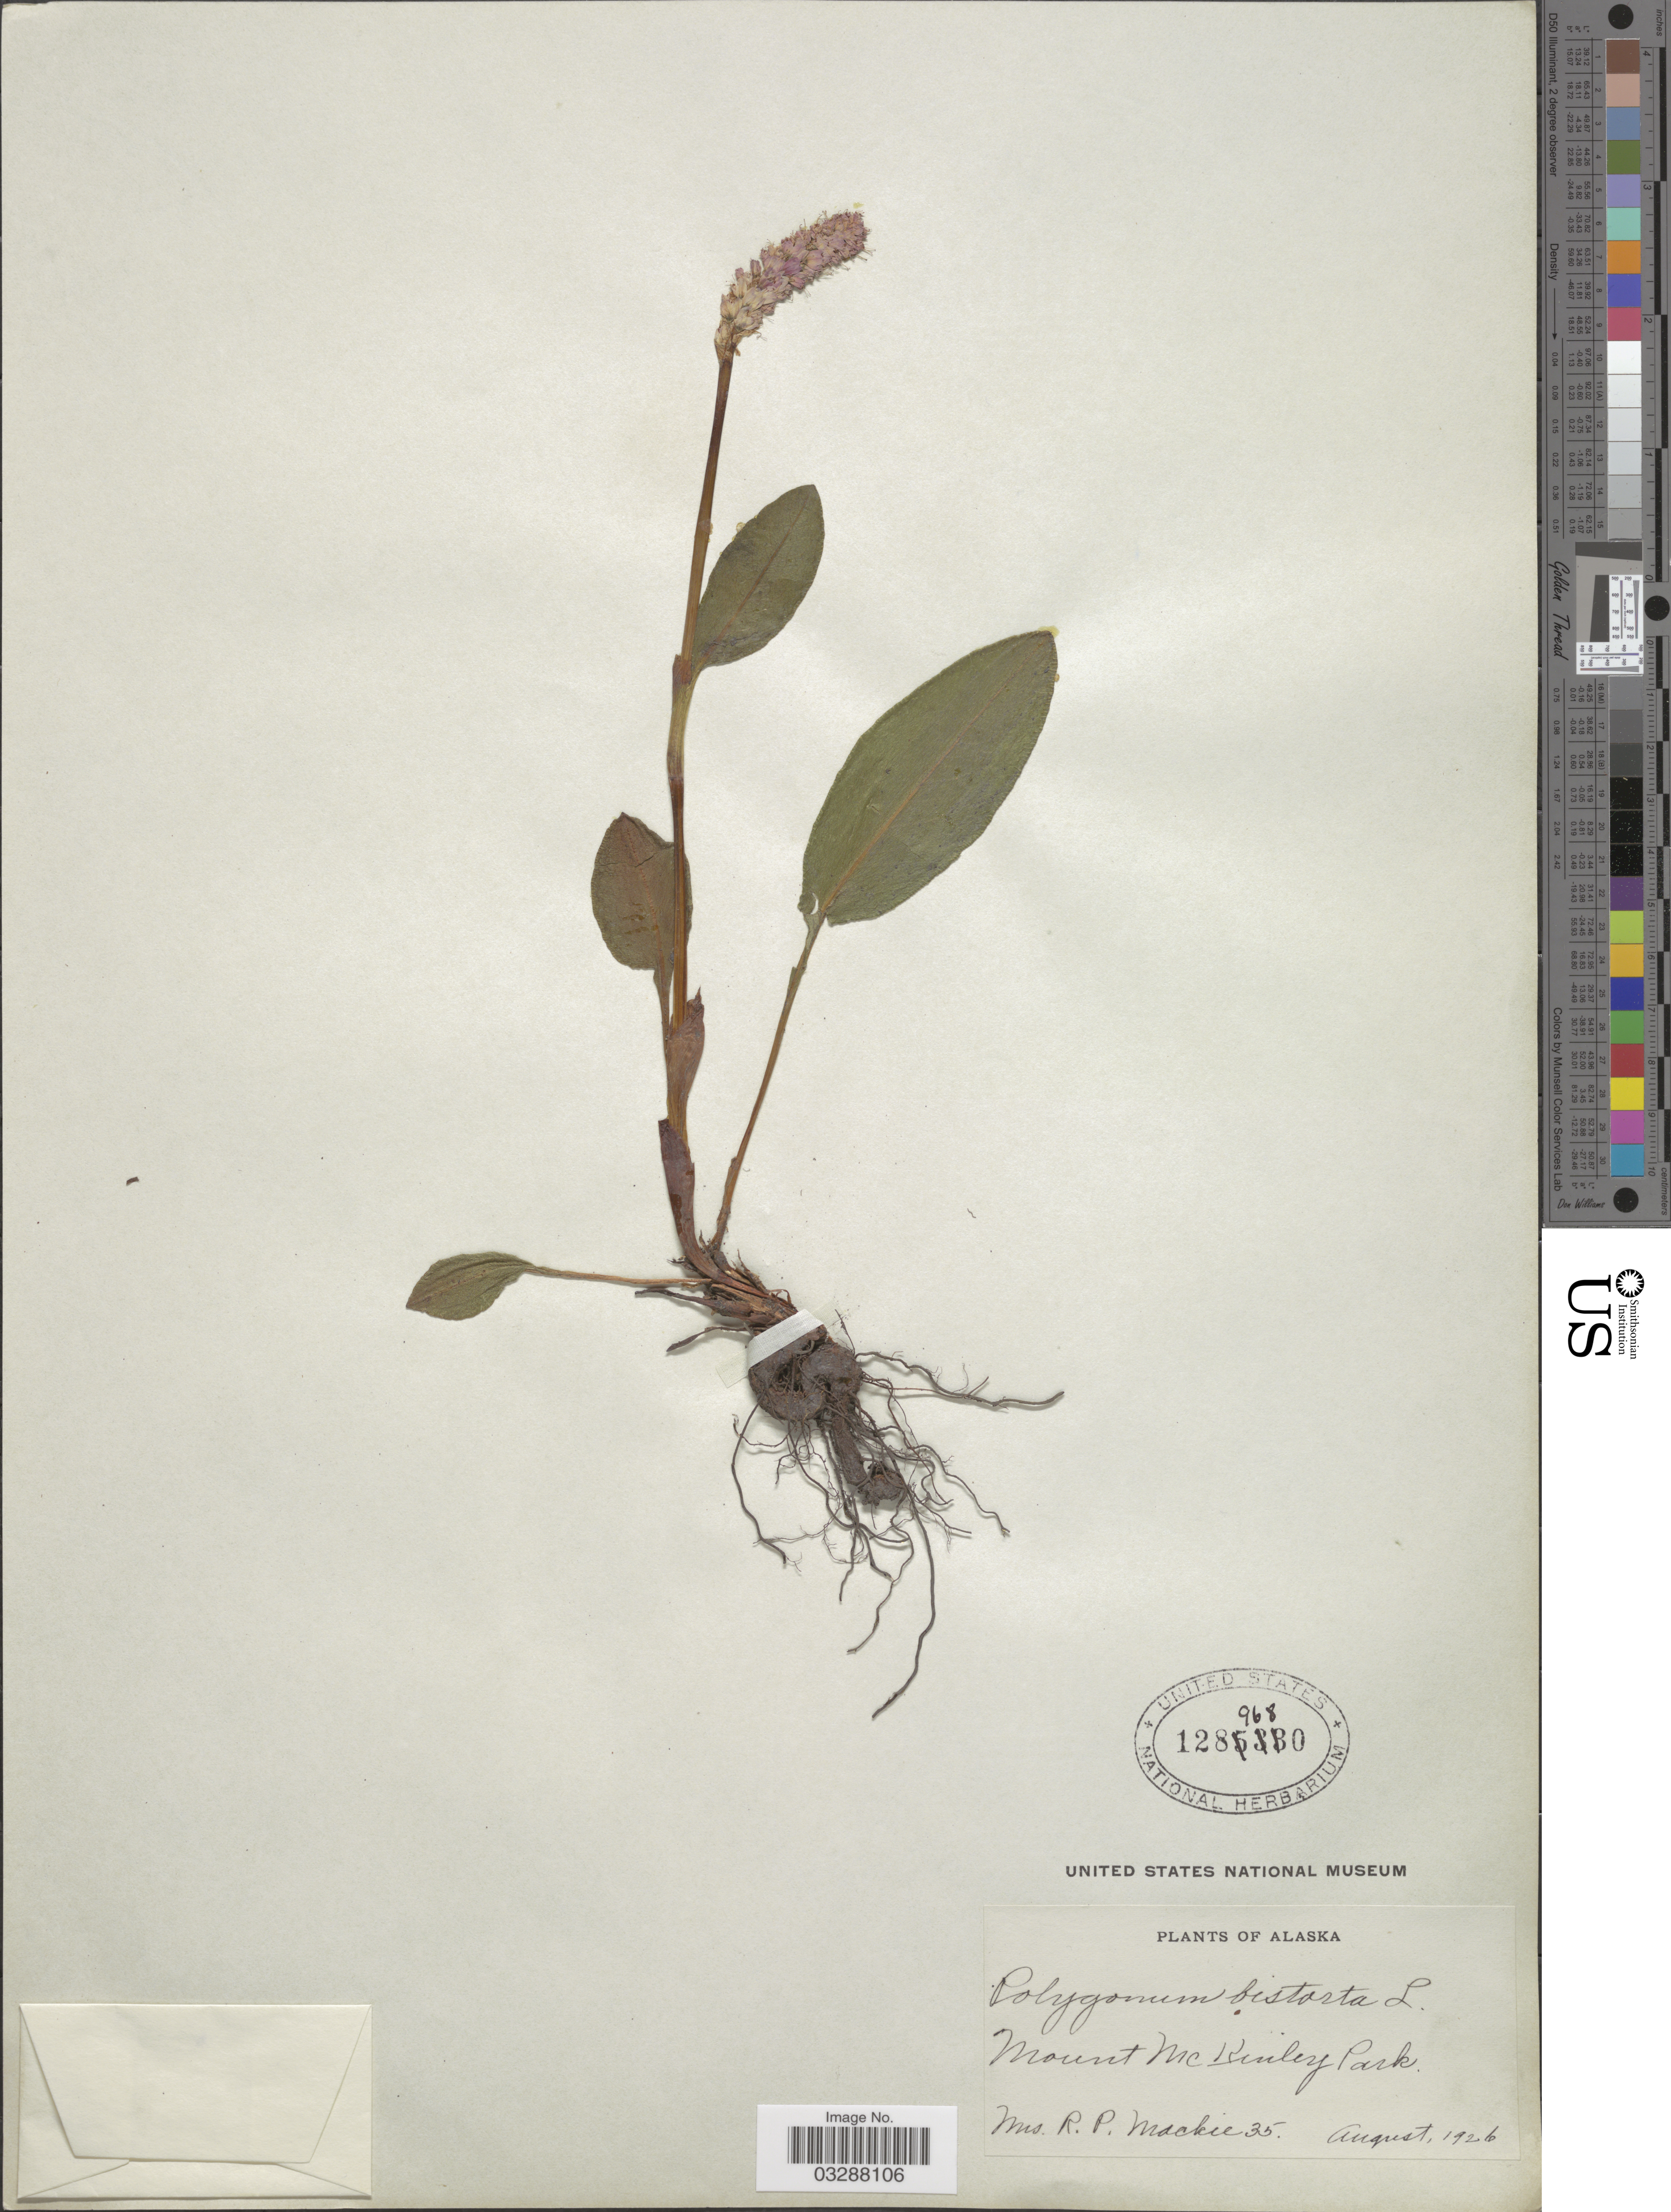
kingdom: Plantae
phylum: Tracheophyta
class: Magnoliopsida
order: Caryophyllales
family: Polygonaceae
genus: Bistorta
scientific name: Bistorta plumosa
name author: (Small) Greene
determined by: Strong, Mark T., (BOT), Smithsonian Institution - National Museum of Natural History (UNITED STATES)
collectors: R. Mackie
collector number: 35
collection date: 1926-08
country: United States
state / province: Alaska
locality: Mount McKinley Park.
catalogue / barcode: US 1289680